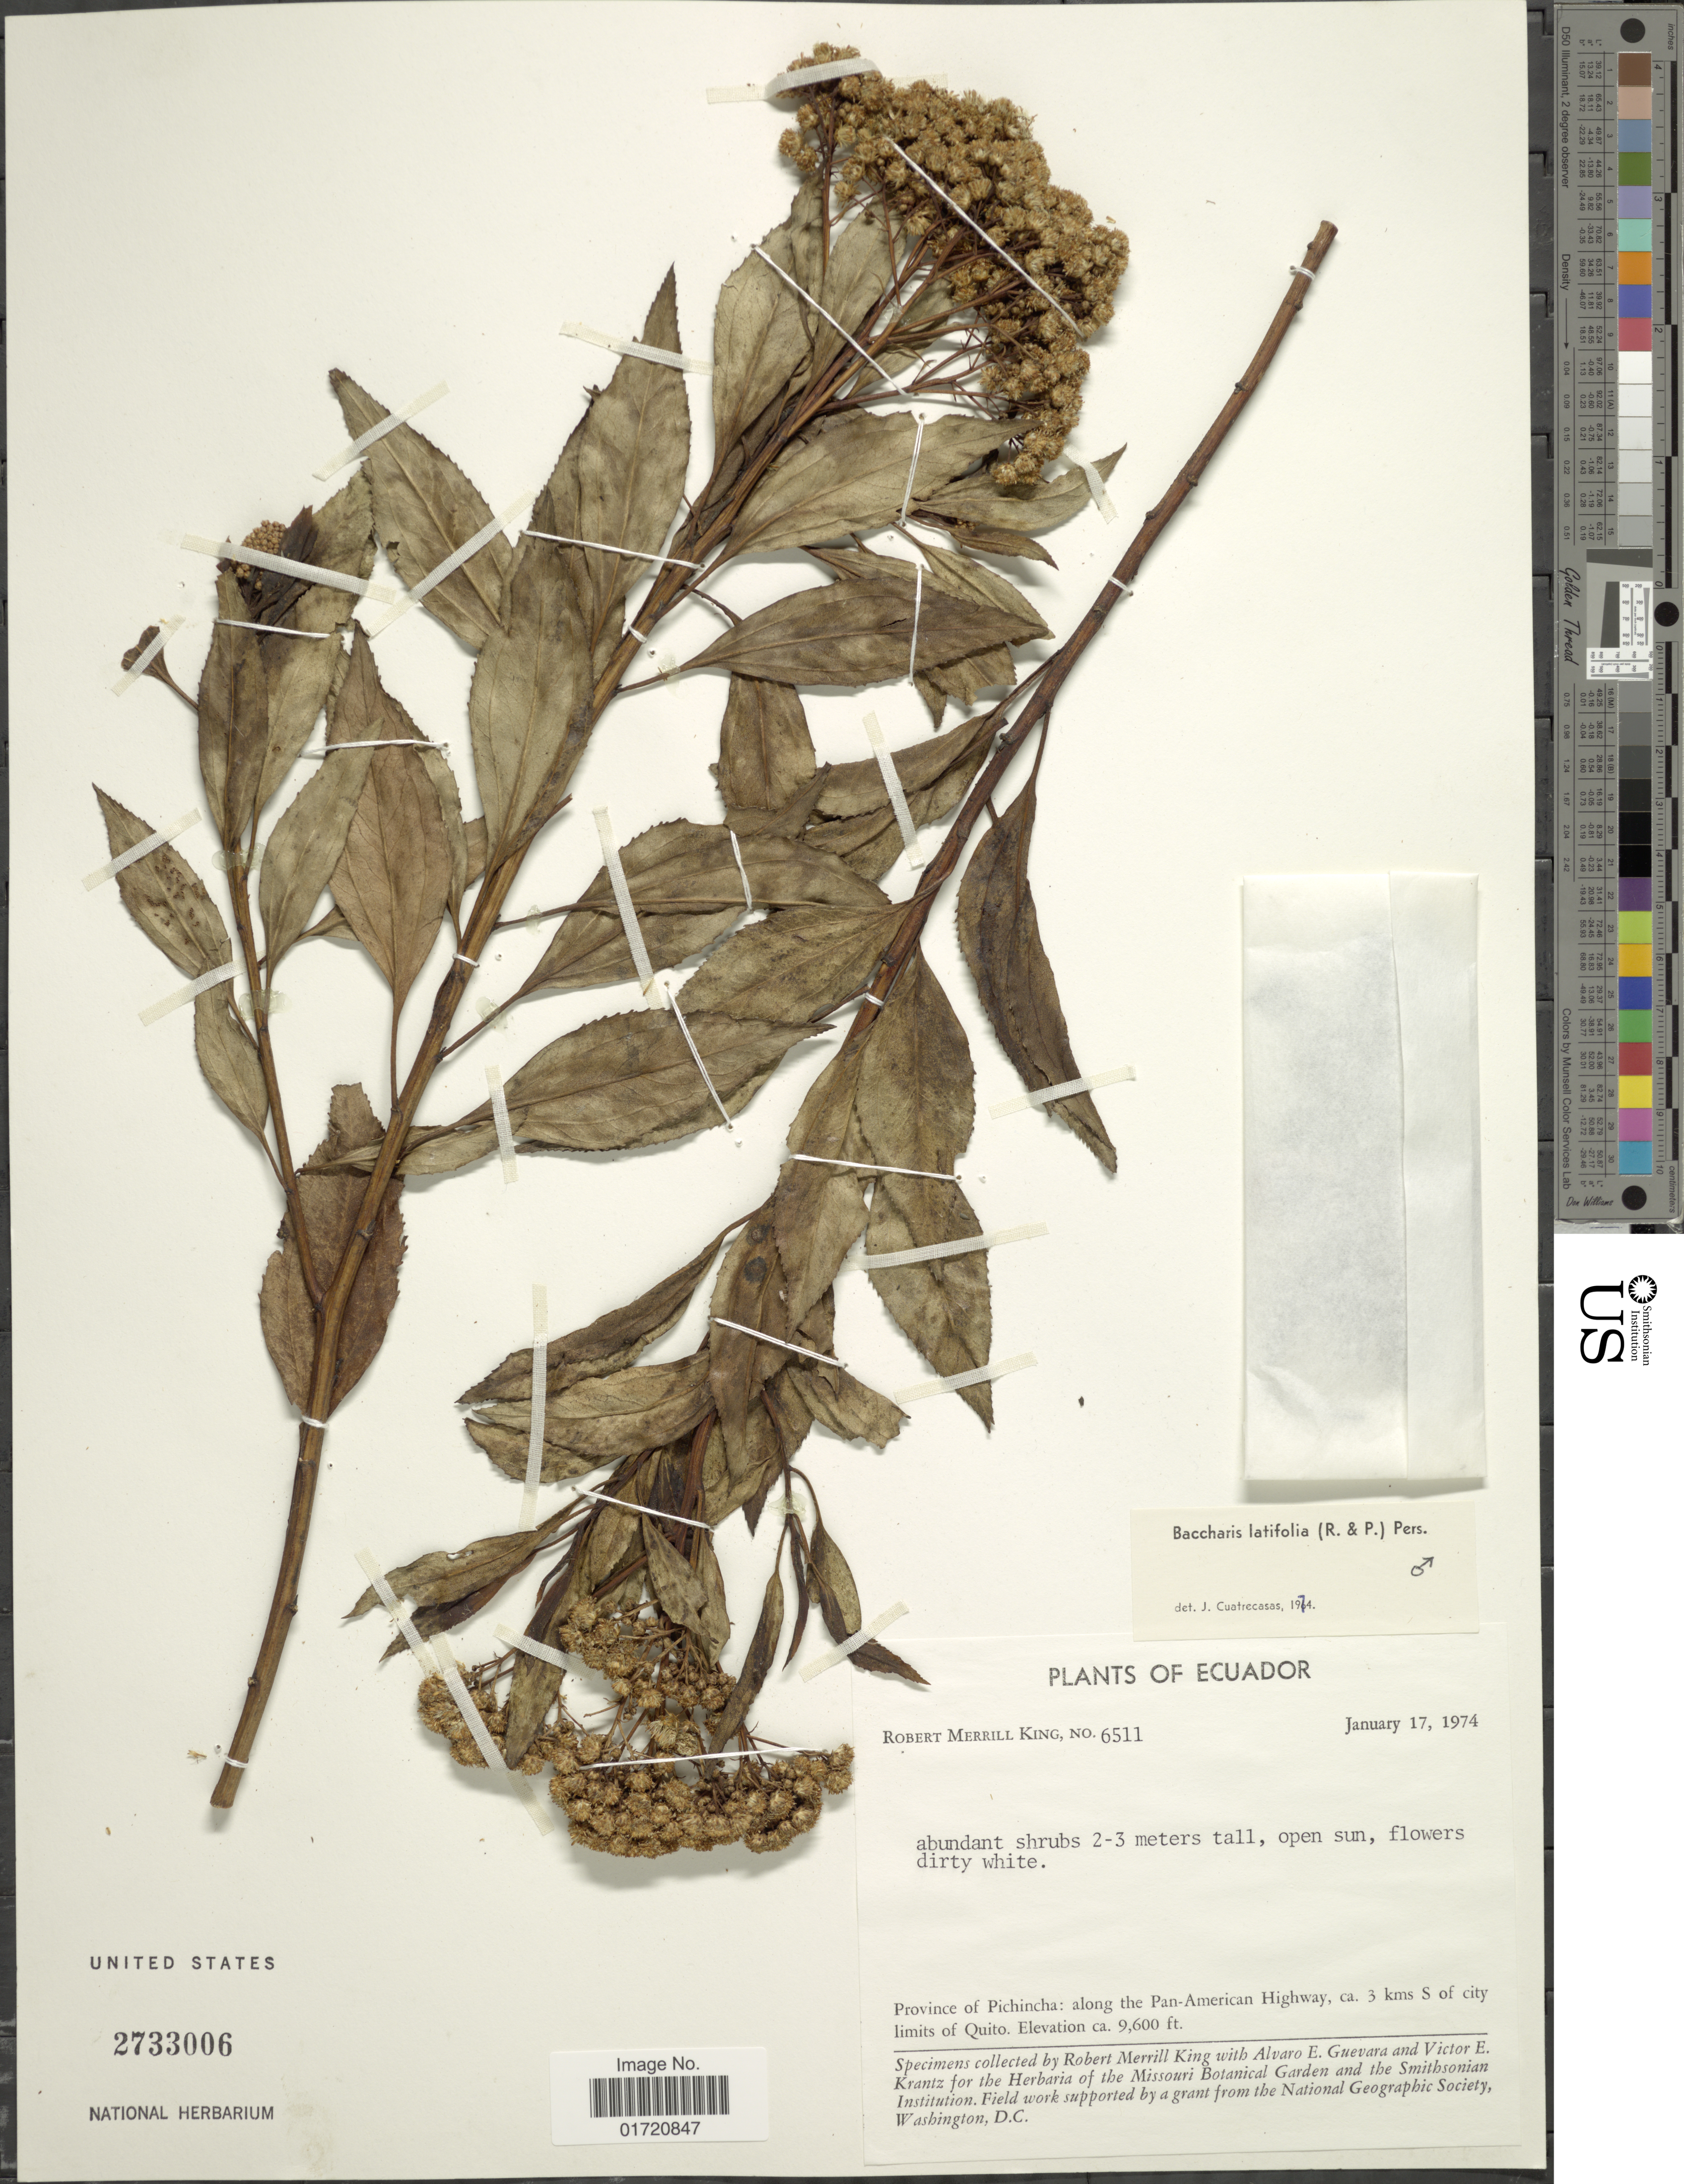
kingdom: Plantae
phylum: Tracheophyta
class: Magnoliopsida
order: Asterales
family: Asteraceae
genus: Baccharis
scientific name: Baccharis latifolia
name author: (Ruiz & Pav.) Pers.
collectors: R. M. King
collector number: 6511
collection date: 1974-01-17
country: Ecuador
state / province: Pichincha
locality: Along the Pan-American Highway, ca 3 km S of city limits of Quito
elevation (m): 2926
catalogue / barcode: US 2733006